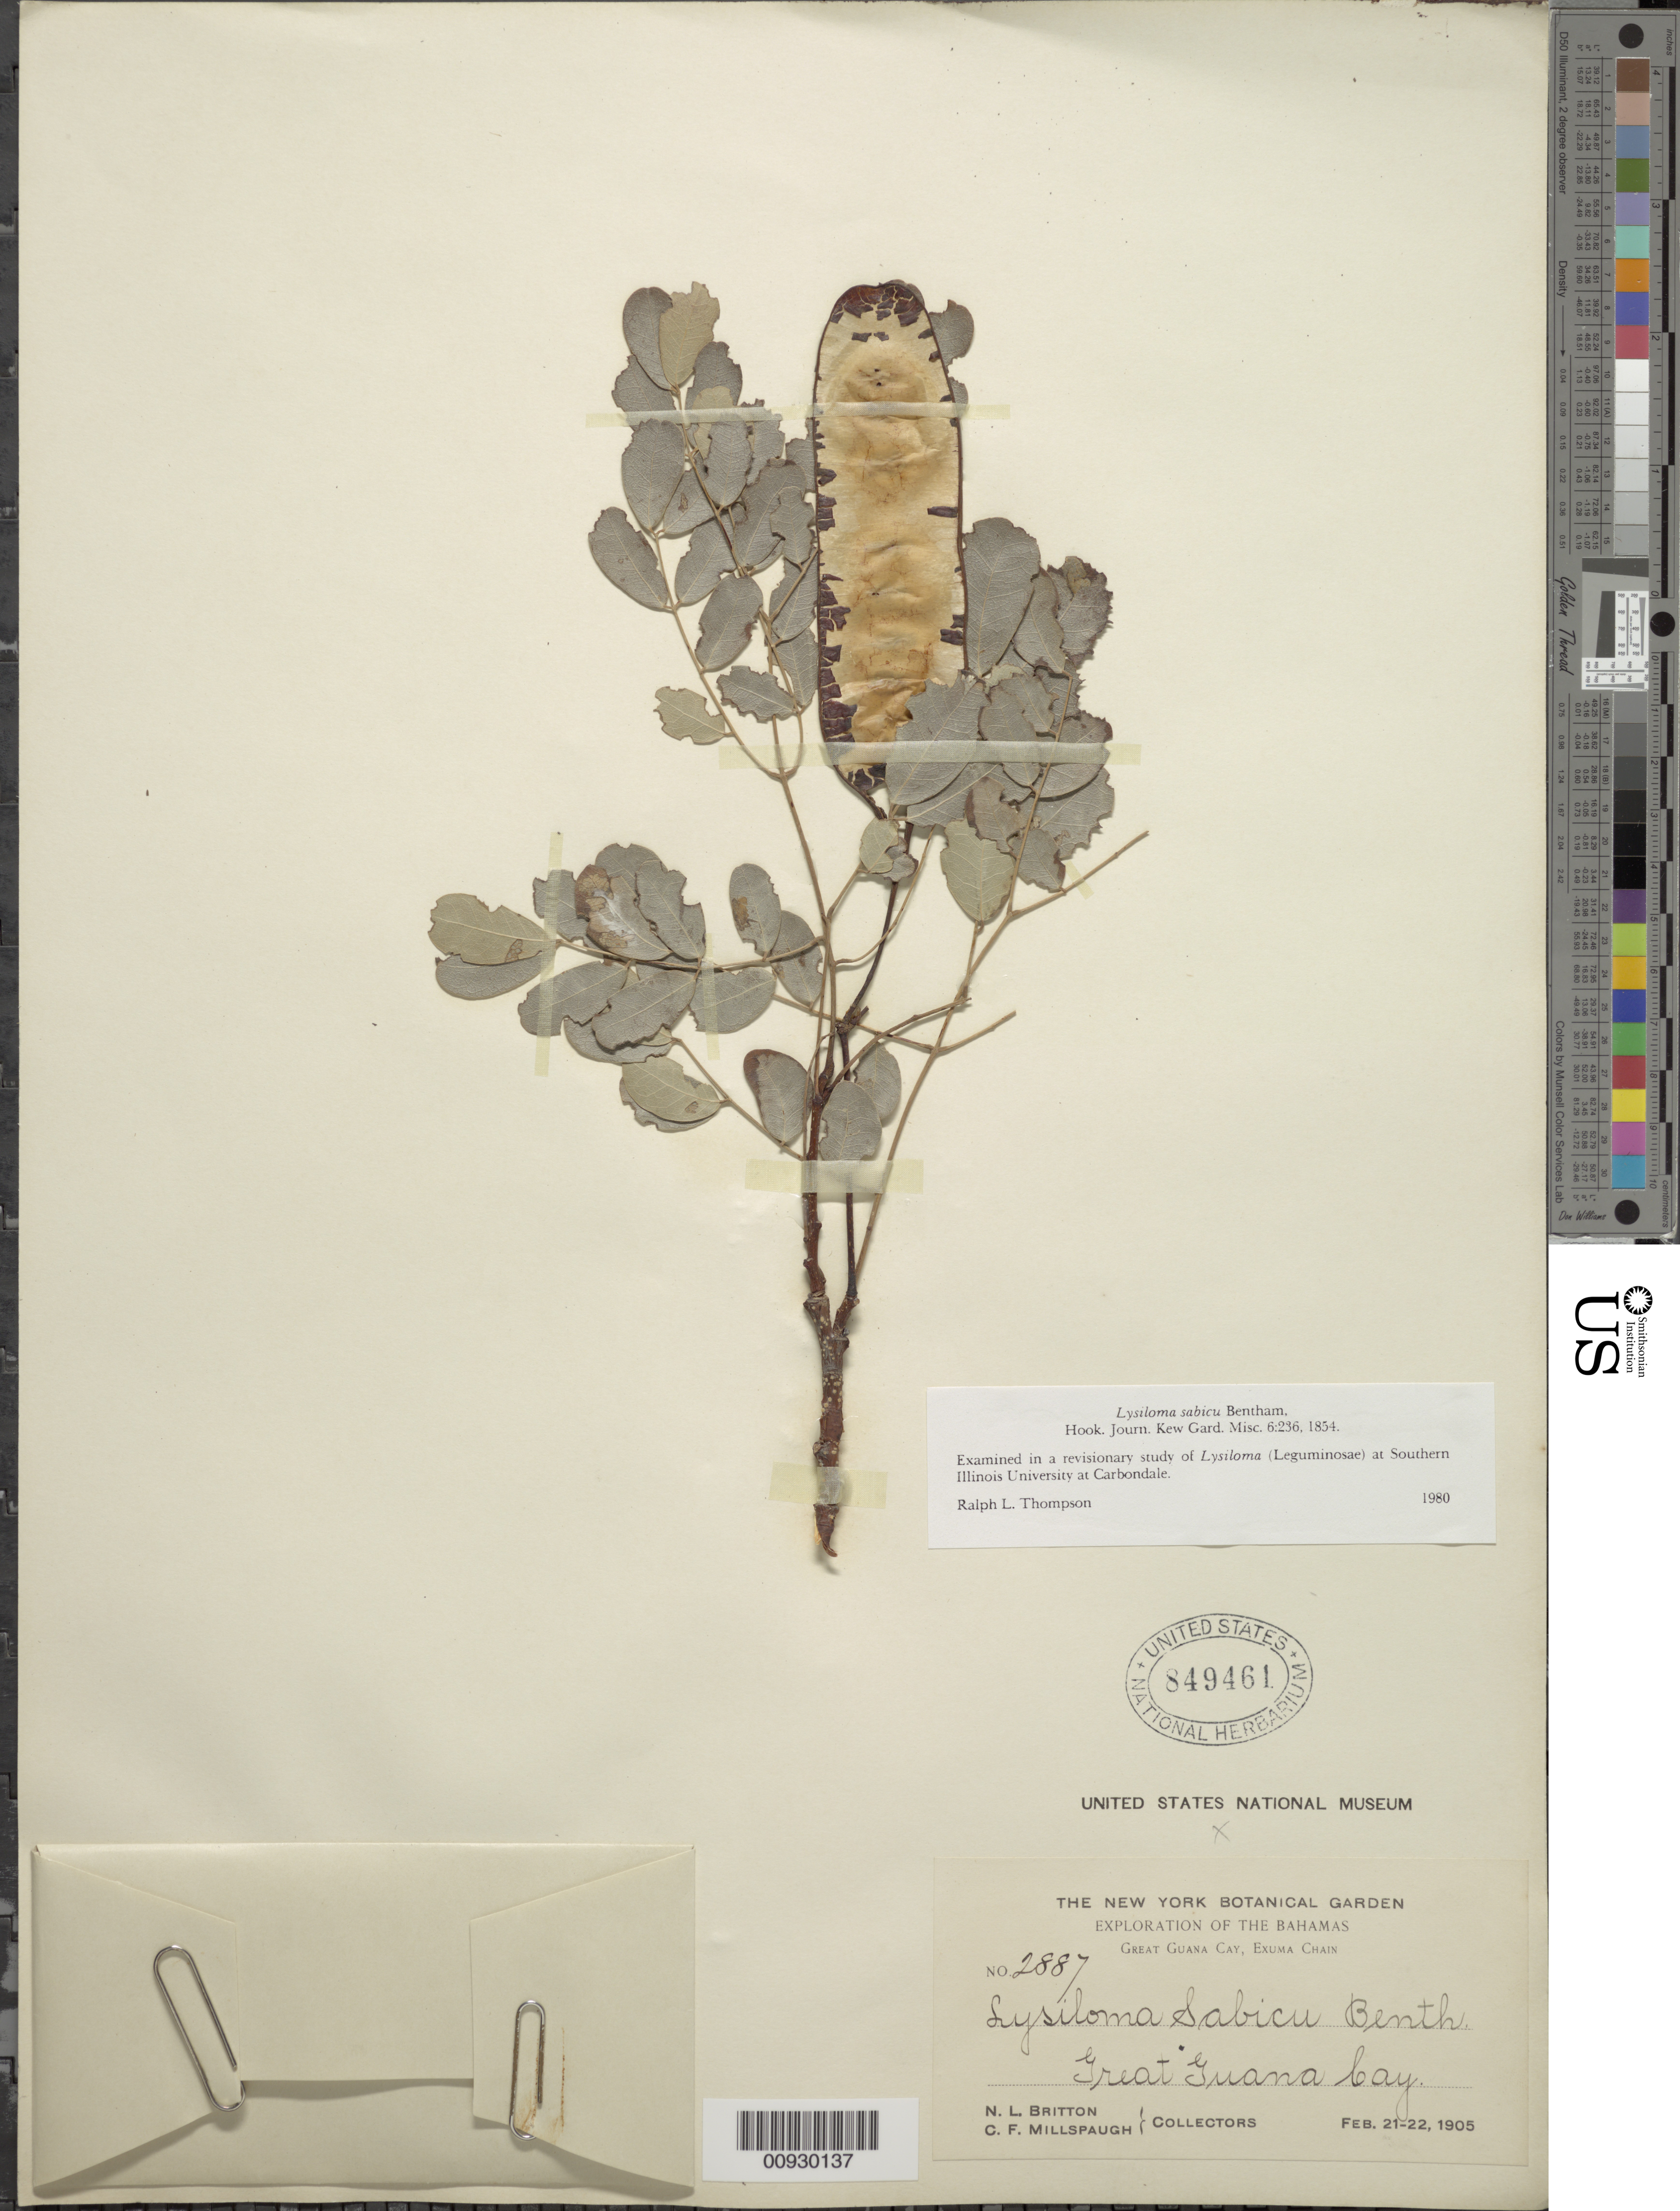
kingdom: Plantae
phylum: Tracheophyta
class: Magnoliopsida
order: Fabales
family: Fabaceae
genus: Lysiloma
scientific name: Lysiloma sabicu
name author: Benth.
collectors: N. Britton & C. F. Millspaugh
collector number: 2887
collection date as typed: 21 Feb 1905 and 22 Feb 1905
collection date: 1905-02-21,1905-02-22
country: Bahamas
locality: Great Guana Cay, Exuma Chain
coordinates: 0 N, 0 E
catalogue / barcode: US 849461